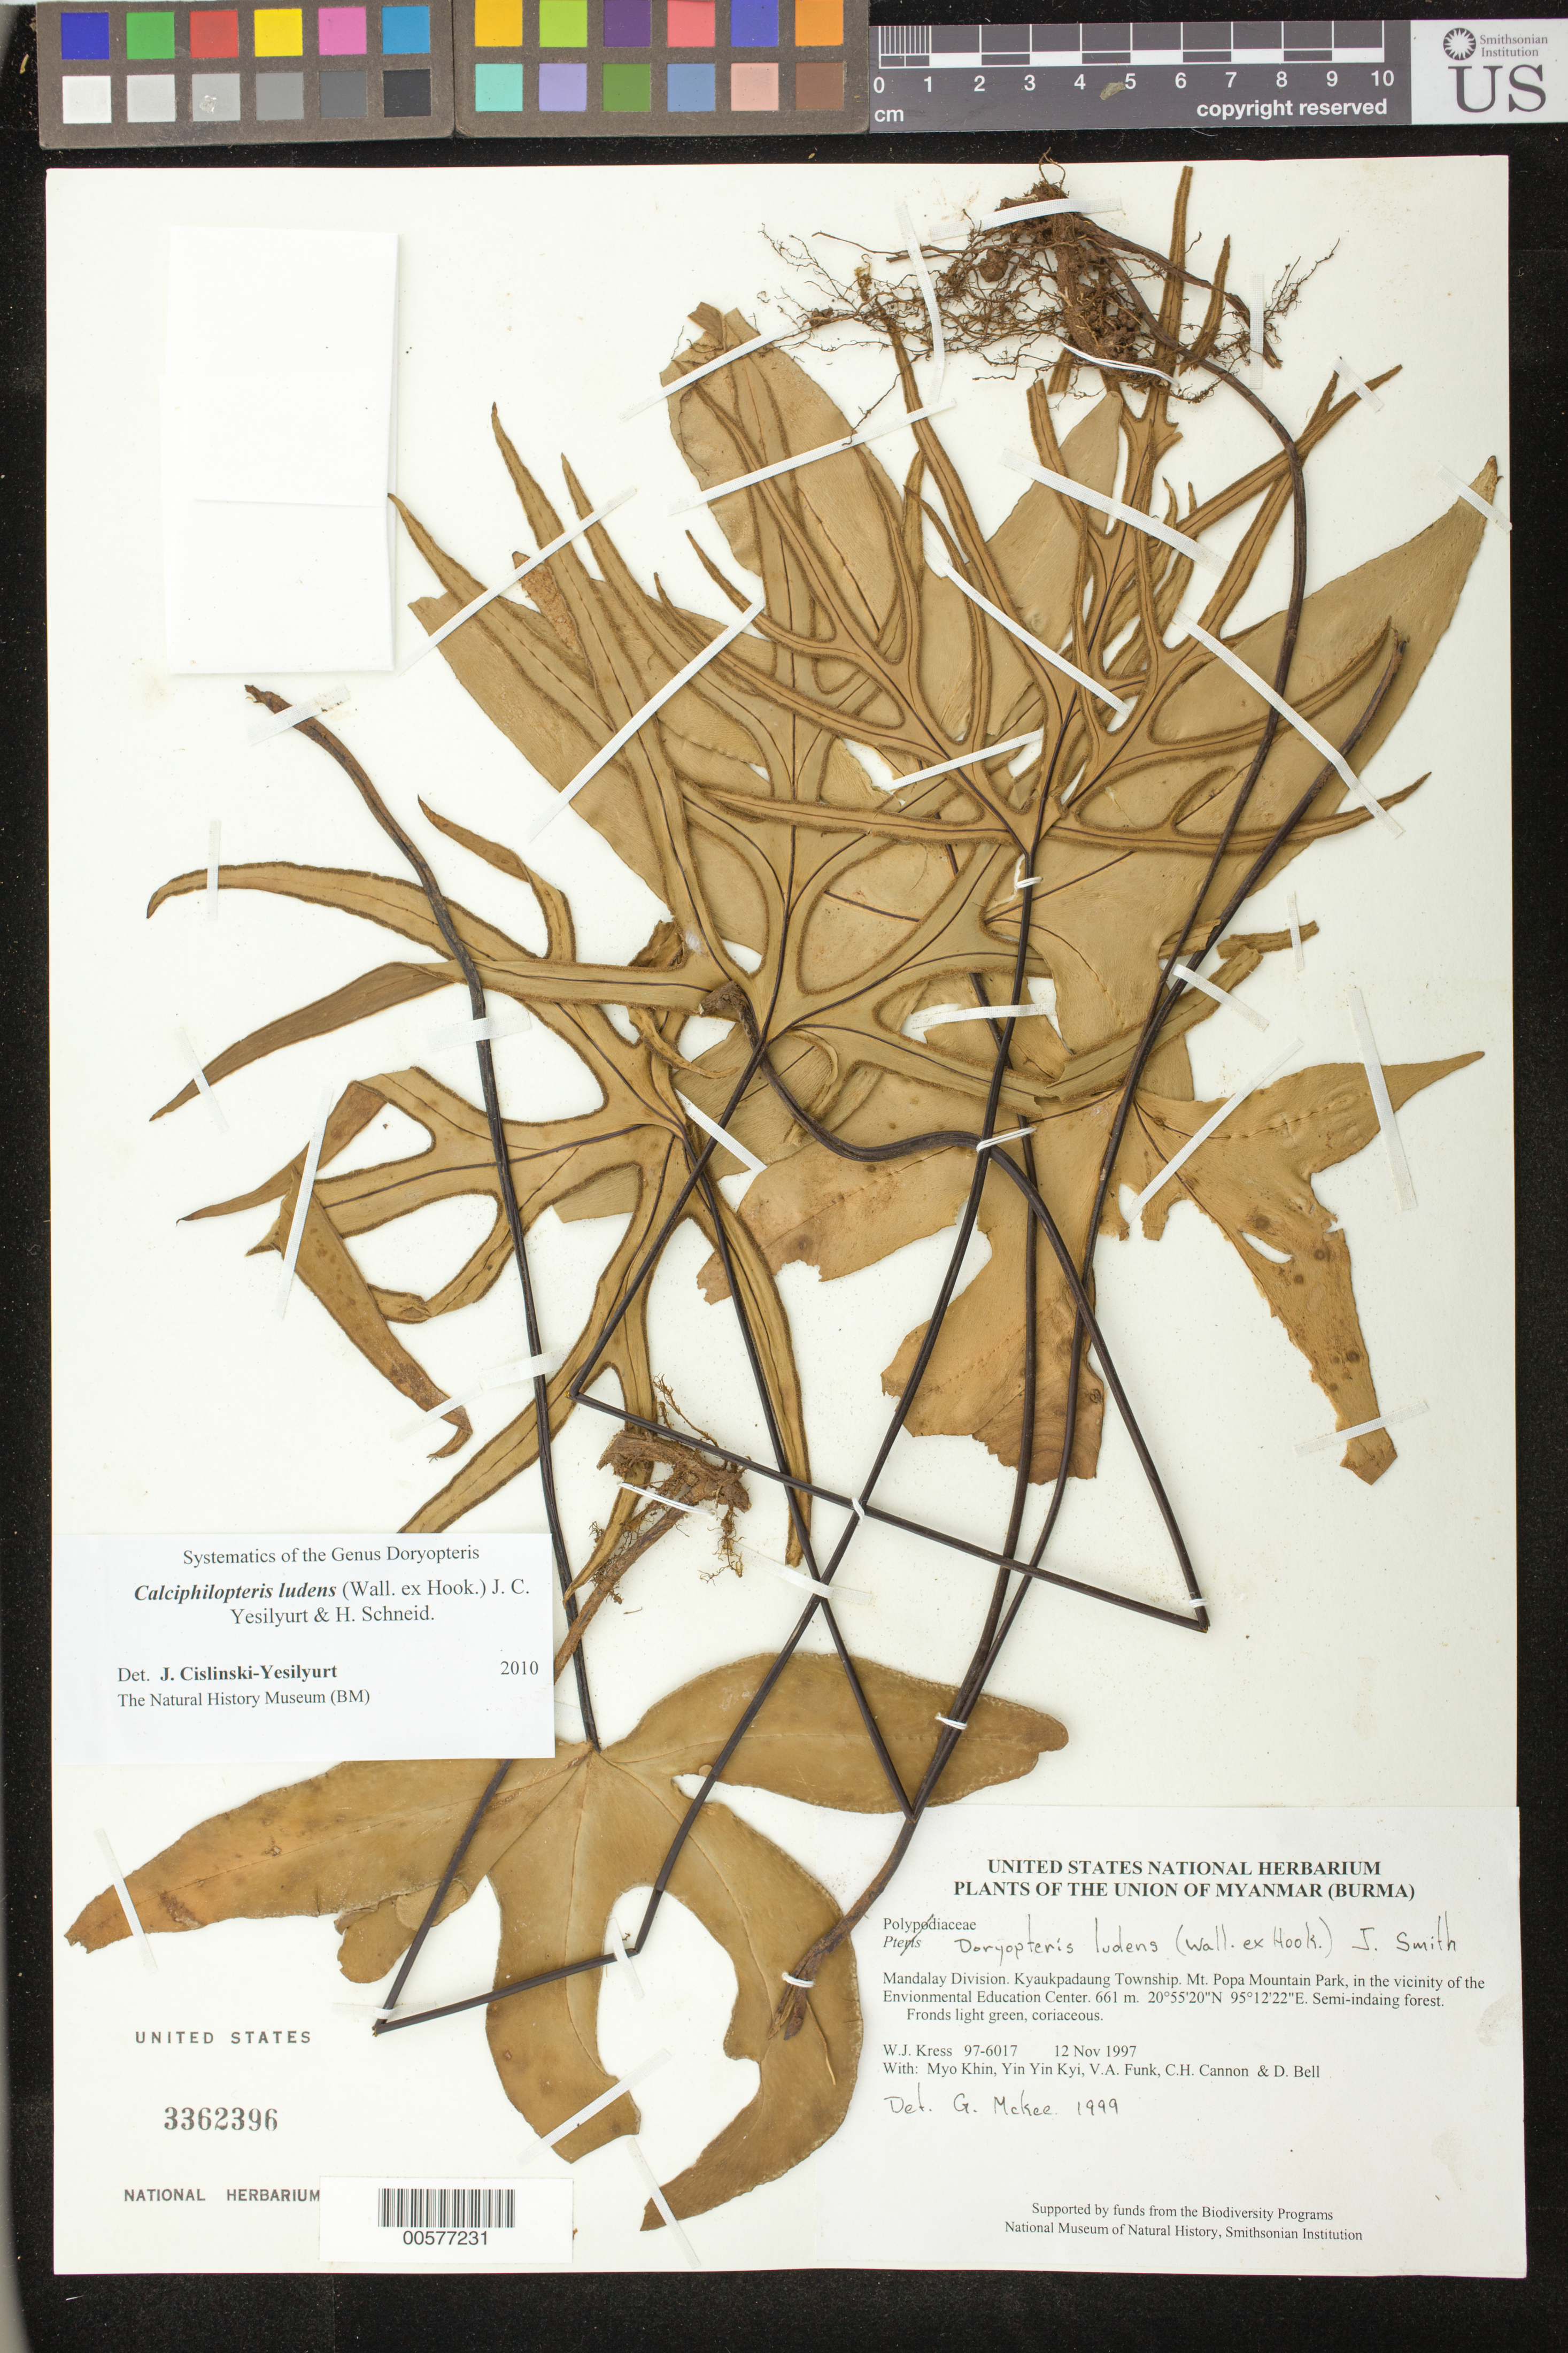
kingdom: Plantae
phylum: Tracheophyta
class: Polypodiopsida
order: Polypodiales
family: Pteridaceae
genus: Calciphilopteris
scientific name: Calciphilopteris ludens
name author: (Wall. ex Hook.) Yesilyurt & H. Schneid.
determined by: Yesilyurt, J. C.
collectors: W. J. Kress, Myo Khin, Yin Yin Kyi, V. Funk, C. H. Cannon & D. A. Bell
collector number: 97-6017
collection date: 1997-11-12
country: Myanmar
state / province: Mandalay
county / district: Kyaukpadaung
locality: Mt. Popa Mountain Park, in the vicinity of the Envionmental Education Center.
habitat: Semi-indaing forest.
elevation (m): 661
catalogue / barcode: US 3362396